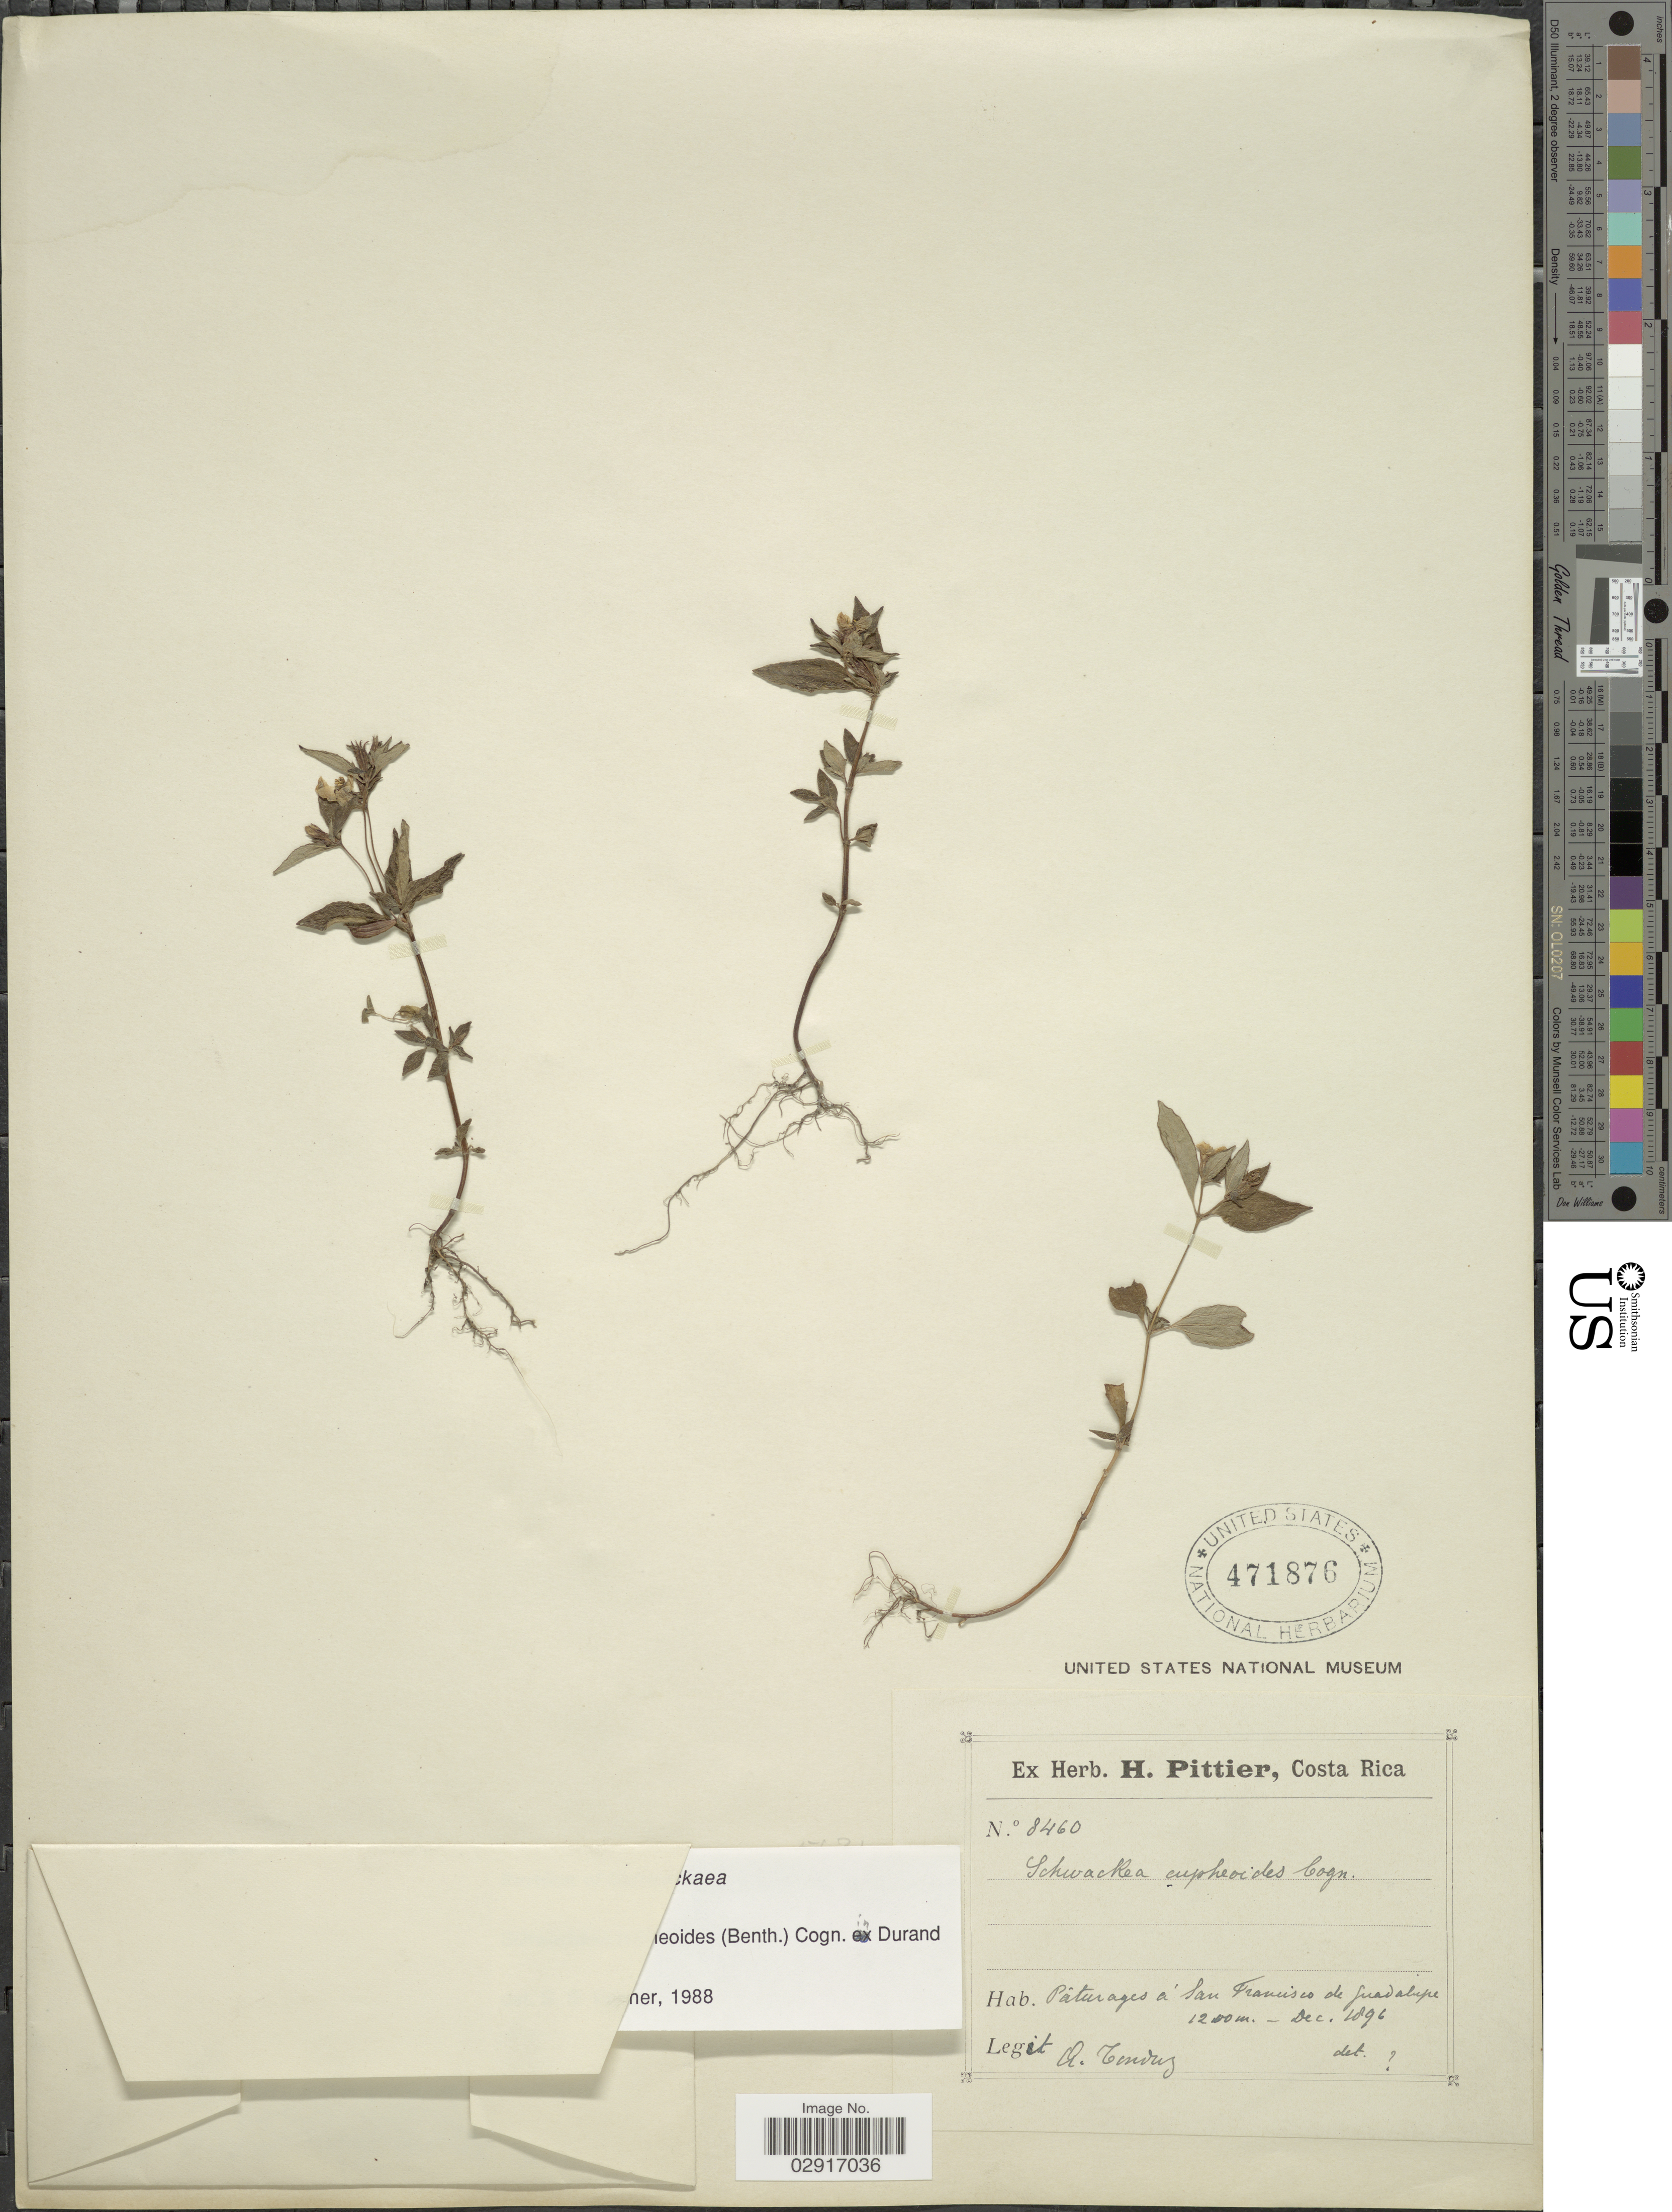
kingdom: Plantae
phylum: Tracheophyta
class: Magnoliopsida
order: Myrtales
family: Melastomataceae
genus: Schwackaea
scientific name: Schwackaea cupheoides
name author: (Benth.) Cogn.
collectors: A. Tonduz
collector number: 8460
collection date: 1896-12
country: Costa Rica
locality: Pâturages á San Francisco de Guadalupe.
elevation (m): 1200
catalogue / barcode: US 471876